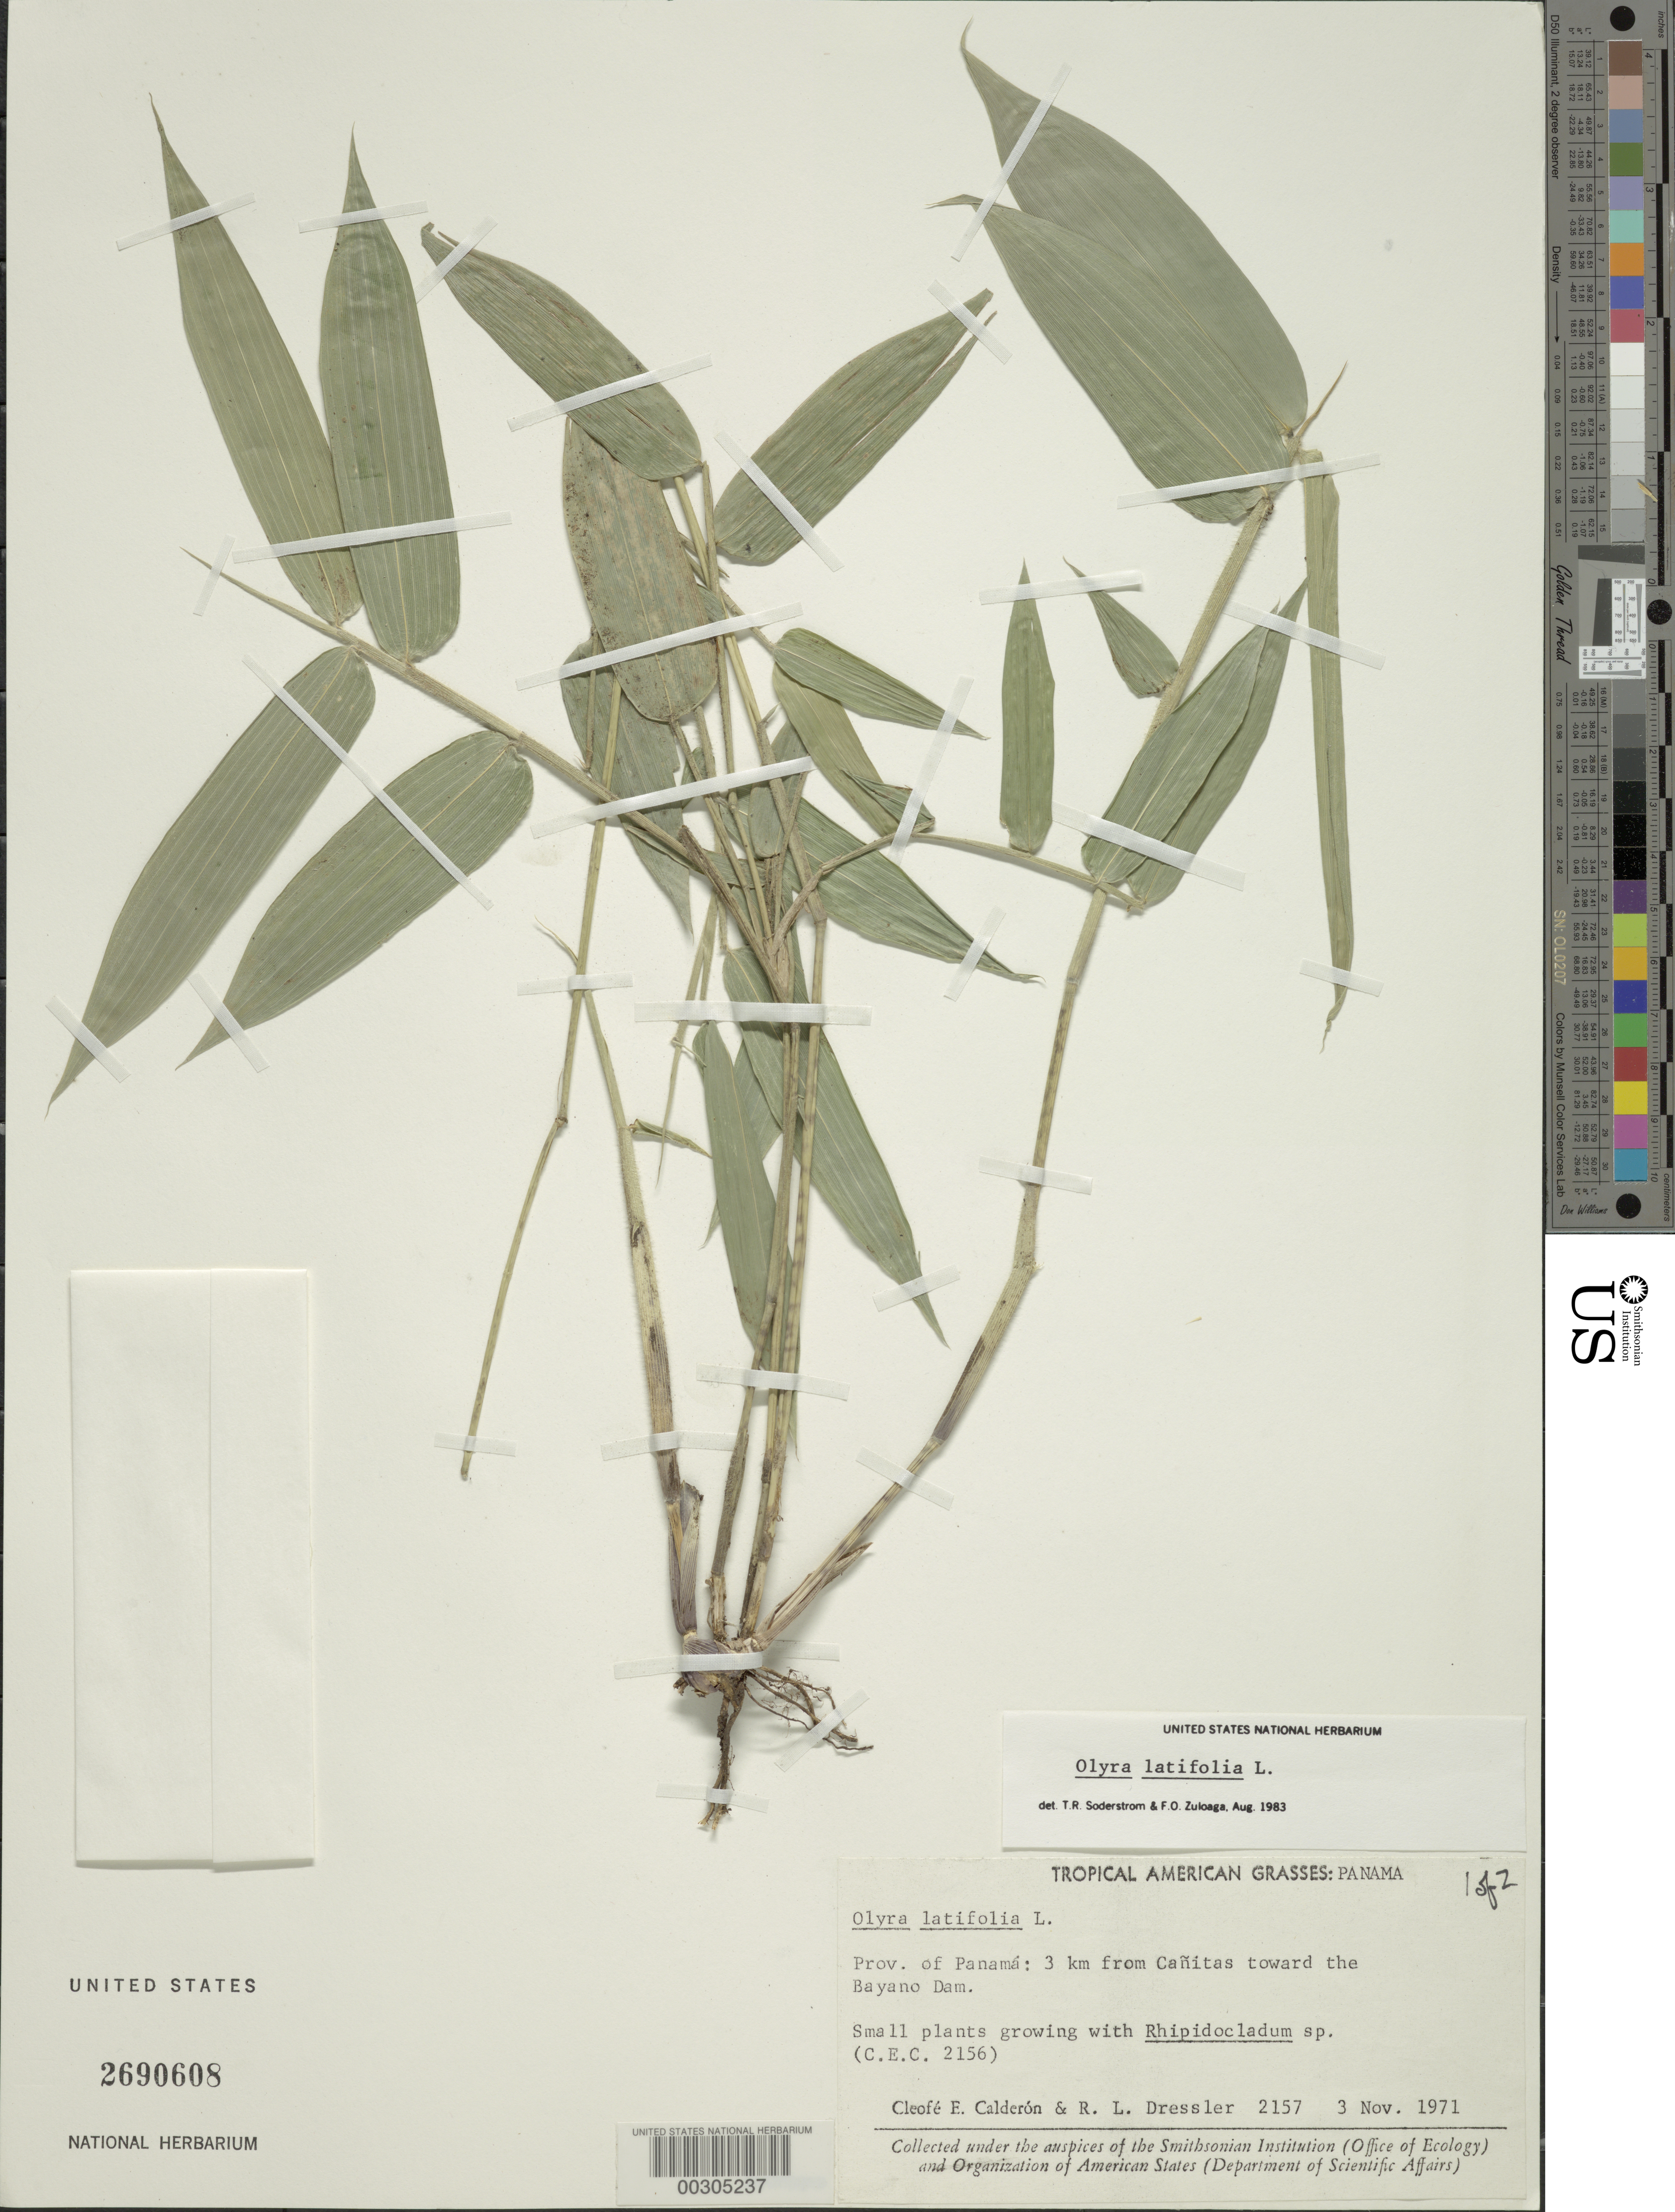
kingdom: Plantae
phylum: Tracheophyta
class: Liliopsida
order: Poales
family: Poaceae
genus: Olyra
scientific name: Olyra latifolia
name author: L.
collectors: C. E. Calderón & R. Dressler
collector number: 2157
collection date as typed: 03 Nov 1971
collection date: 1971-11-03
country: Panama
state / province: Panamá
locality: Canitas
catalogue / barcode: US 2690608